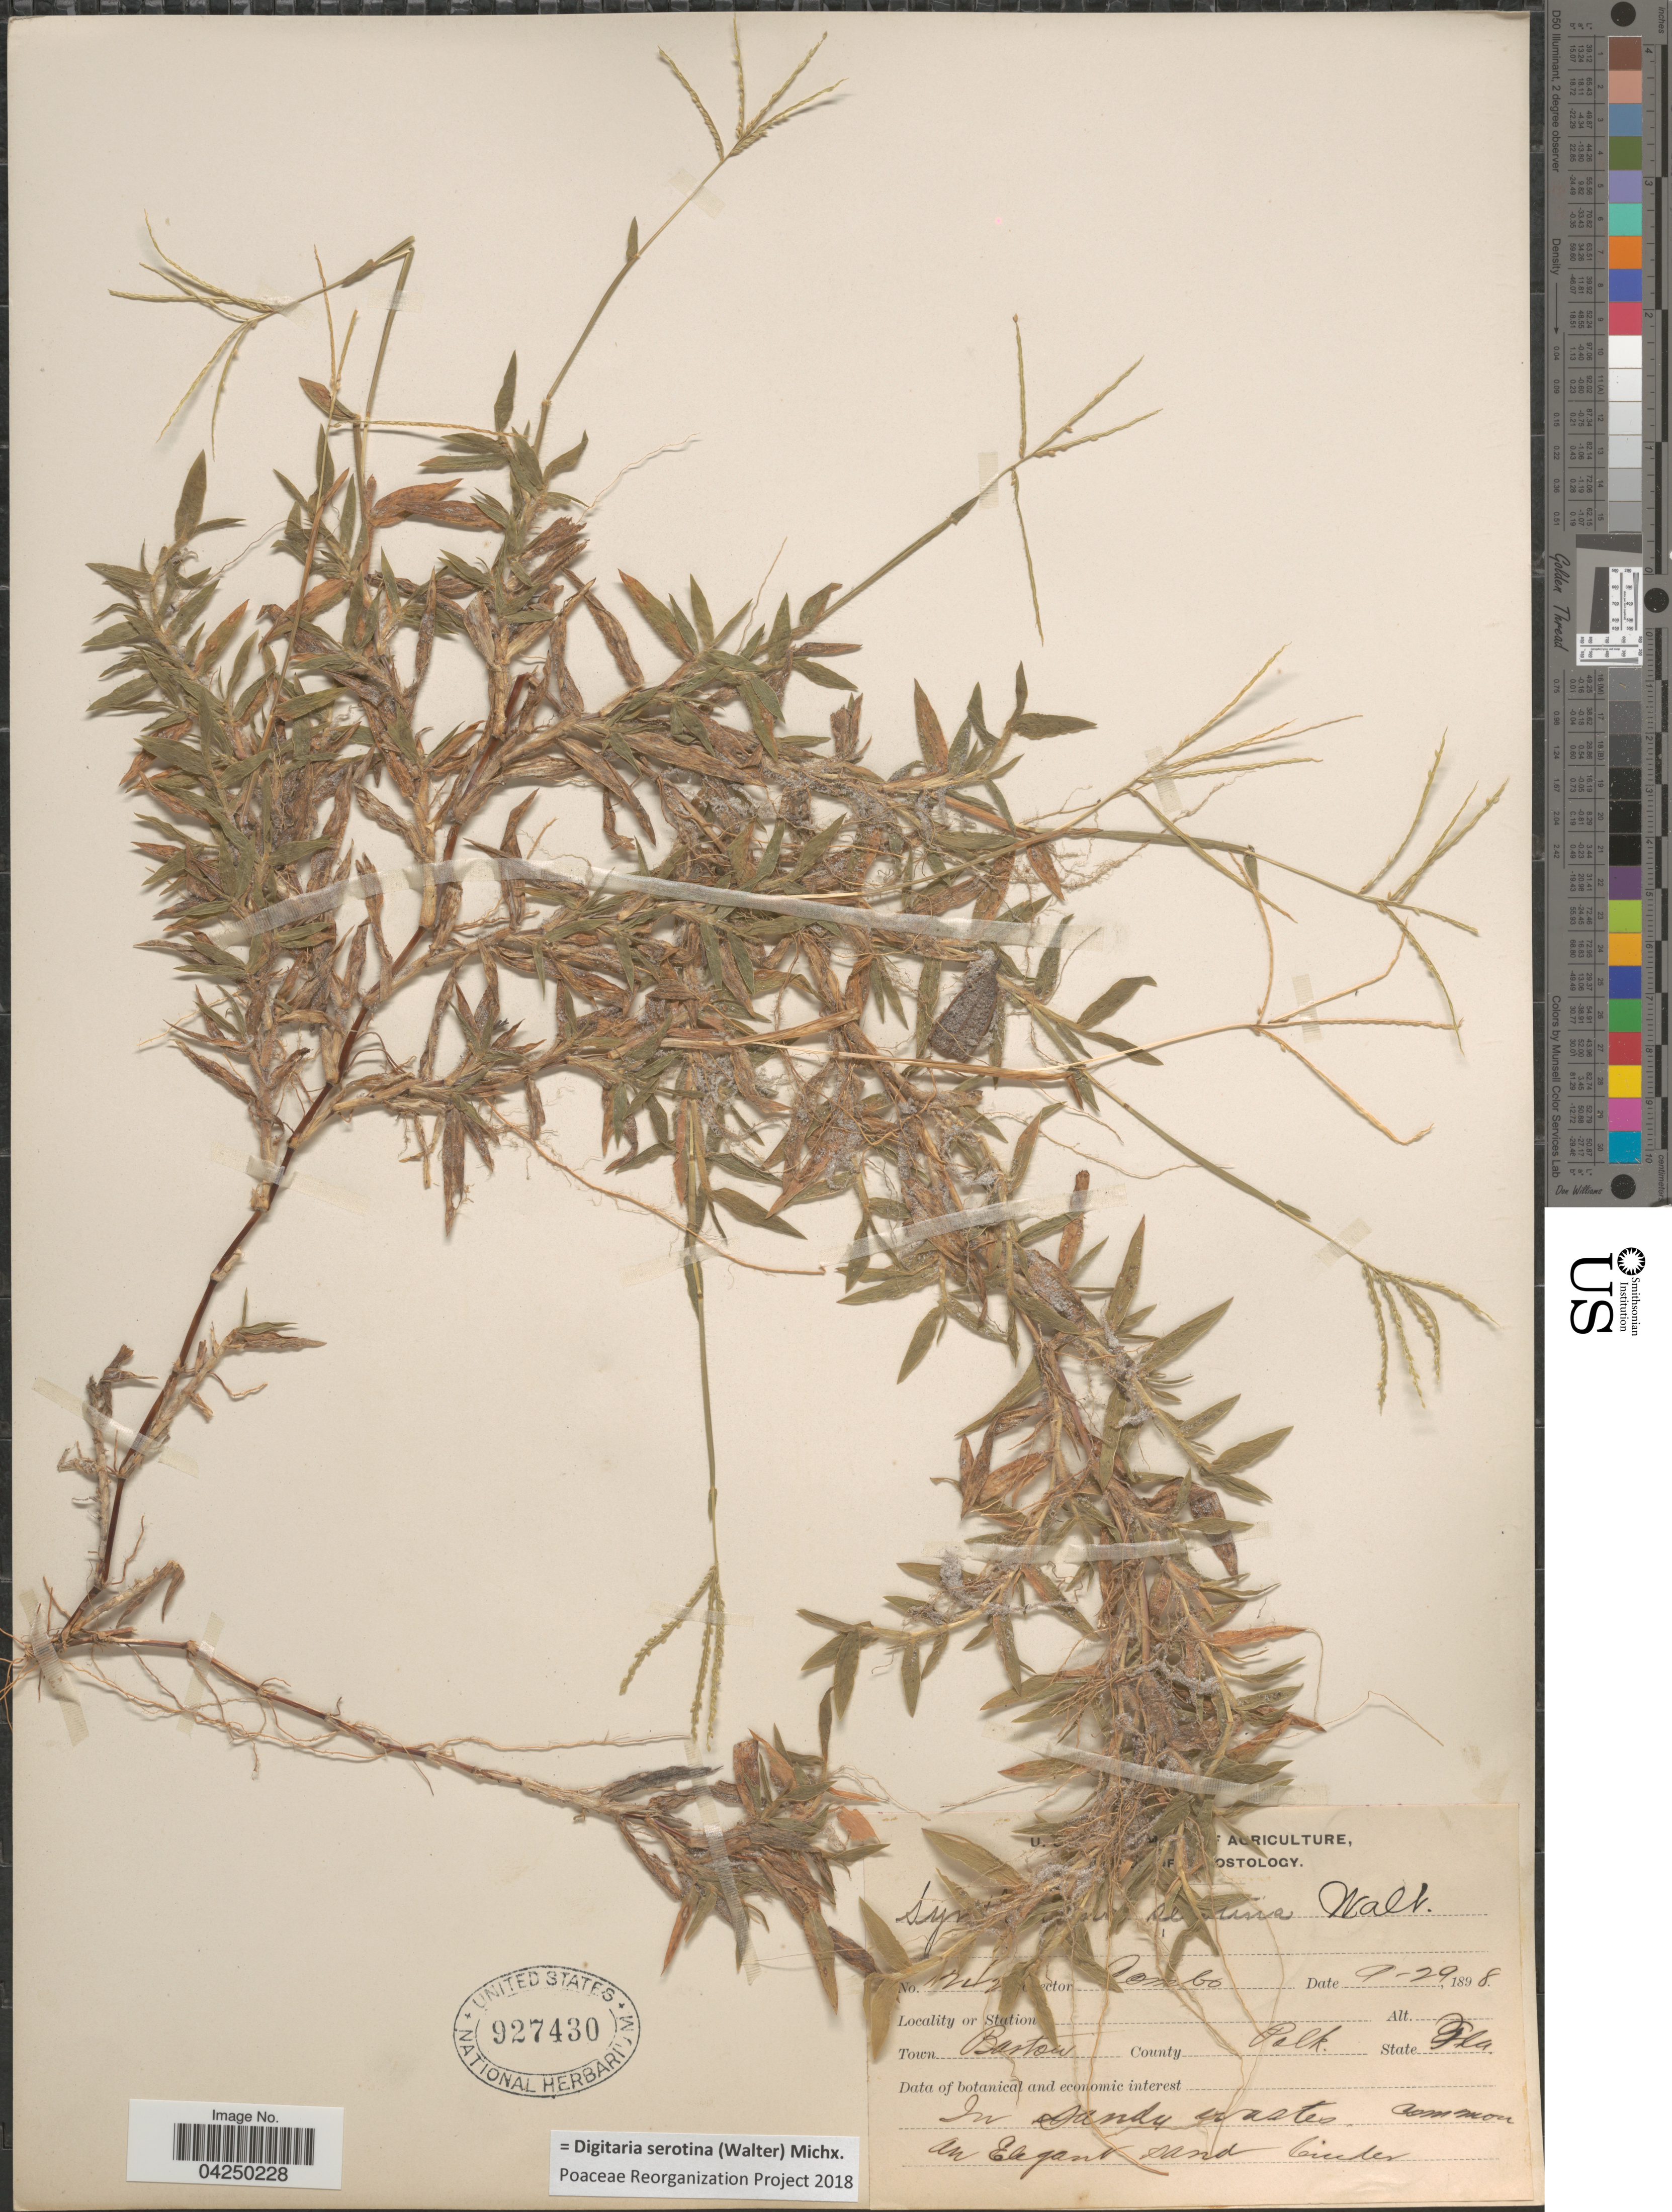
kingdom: Plantae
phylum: Tracheophyta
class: Liliopsida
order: Poales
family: Poaceae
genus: Digitaria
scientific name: Digitaria serotina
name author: (Walter) Michx.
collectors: -. Combs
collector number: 1242!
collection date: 1898-09-29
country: United States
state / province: Florida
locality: Town Bartow. County Polk. In sandy wastes.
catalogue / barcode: US 927430